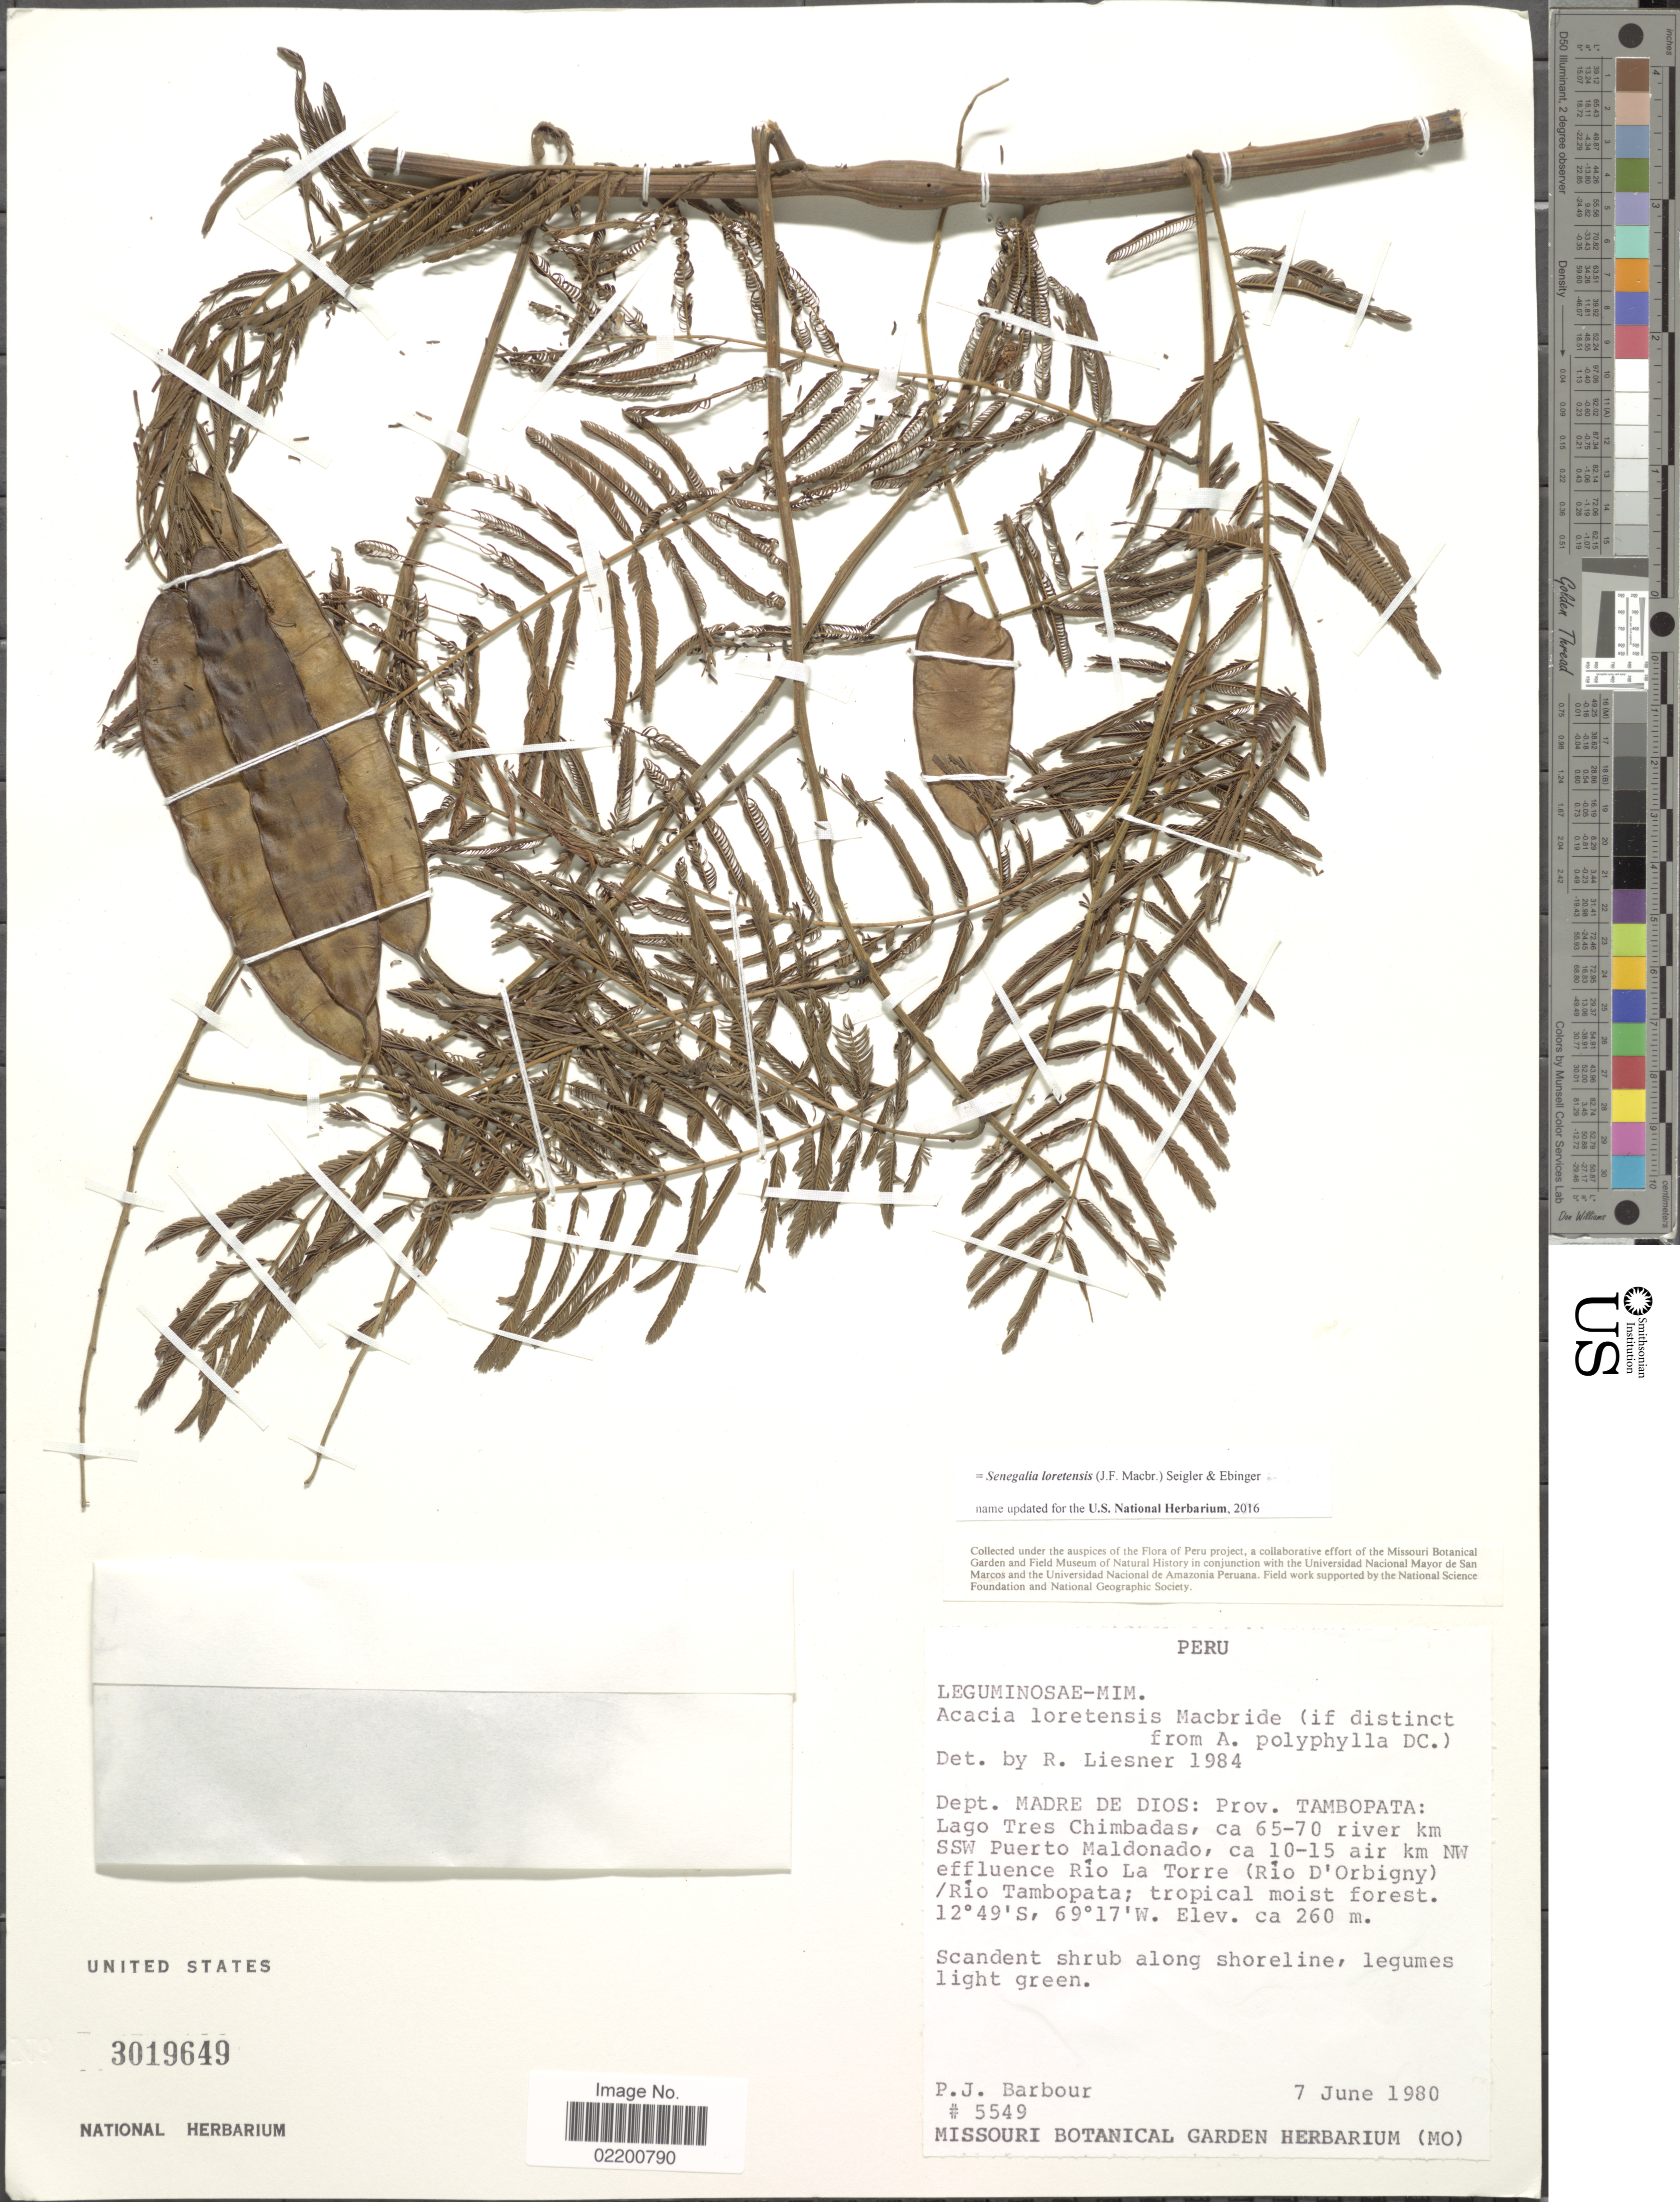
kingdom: Plantae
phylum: Tracheophyta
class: Magnoliopsida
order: Fabales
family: Fabaceae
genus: Senegalia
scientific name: Senegalia loretensis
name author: (J.F. Macbr.) Seigler & Ebinger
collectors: P. Barbour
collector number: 5549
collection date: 1980-06-07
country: Peru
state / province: Madre de Dios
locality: Dept. Madre de Dios: Prov. Tambopata: Lago Tres Chimbadas, ca. 65-70 river km SSW Puerto Maldonado, ca. 10-15 air km NW effluence Rio La Torre (Rio D'Orbigny), Rio Tambopata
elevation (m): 260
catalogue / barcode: US 3019649